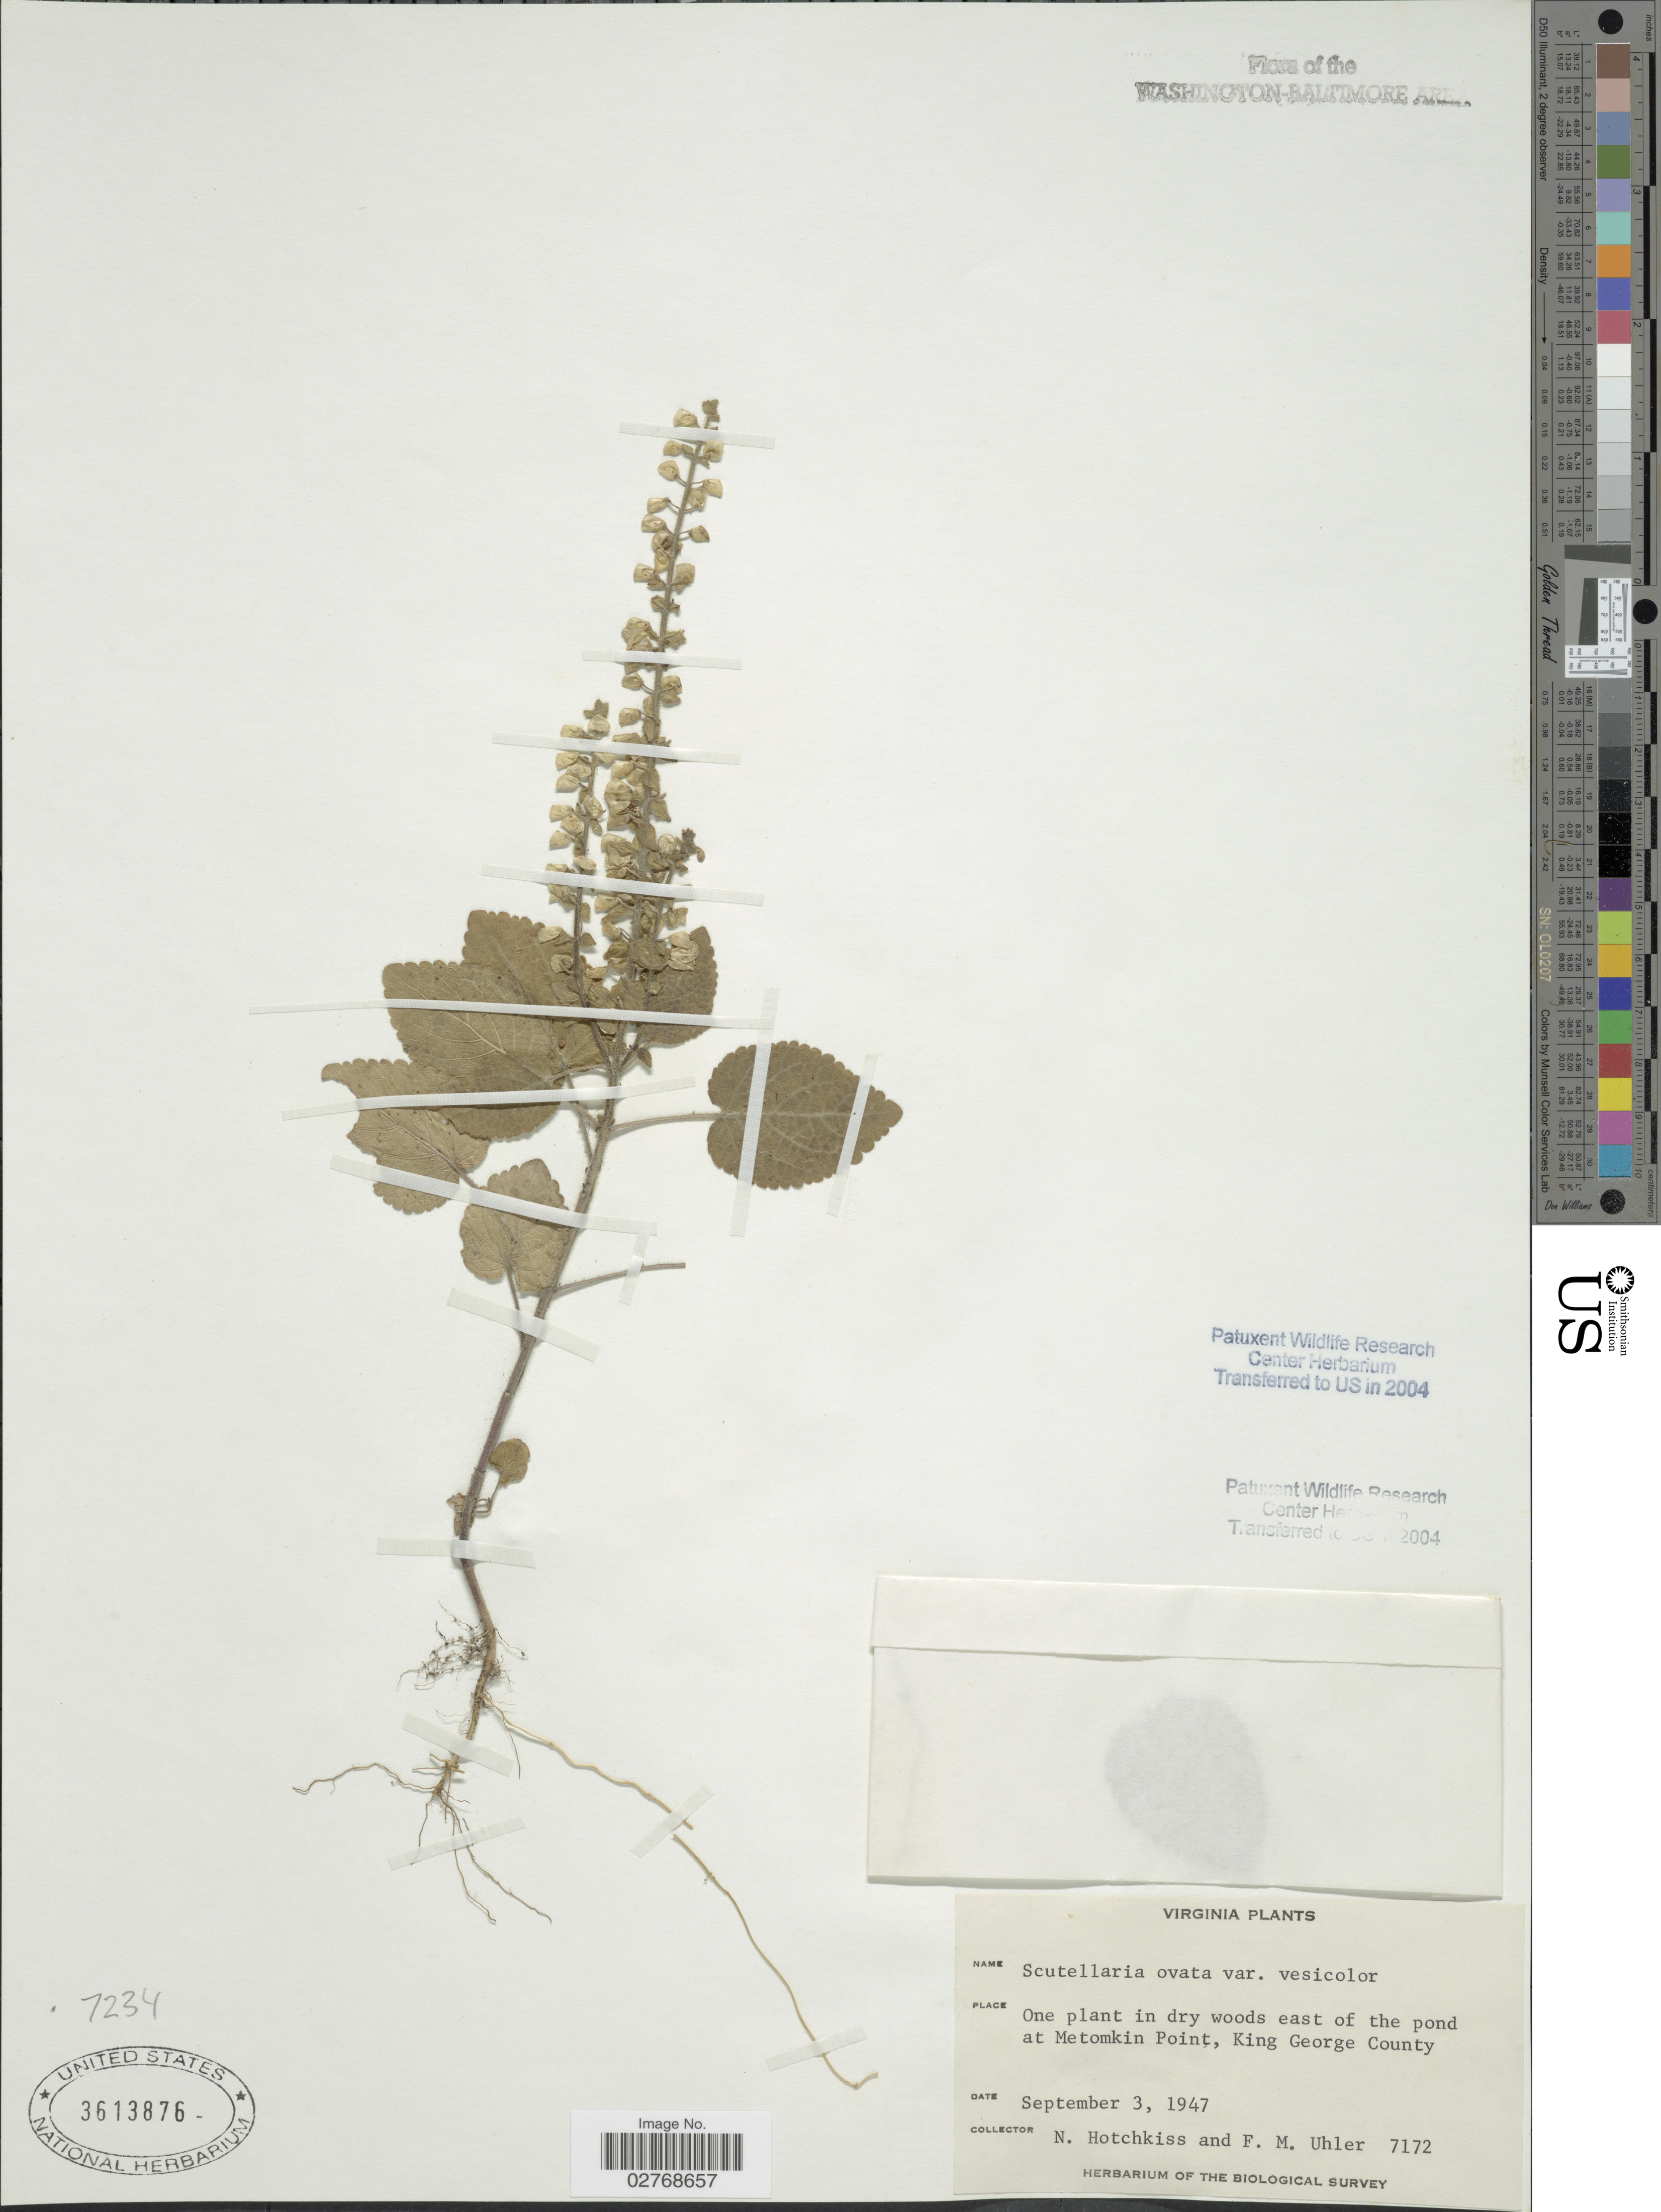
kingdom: Plantae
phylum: Tracheophyta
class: Magnoliopsida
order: Lamiales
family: Lamiaceae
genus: Scutellaria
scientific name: Scutellaria ovata subsp. versicolor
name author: (Nutt.) Epling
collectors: N. Hotchkiss & F. M. Uhler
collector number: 7172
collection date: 1947-09-03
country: United States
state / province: Virginia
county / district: King George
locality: E of the pond at Metomkin Point.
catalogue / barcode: US 3613876